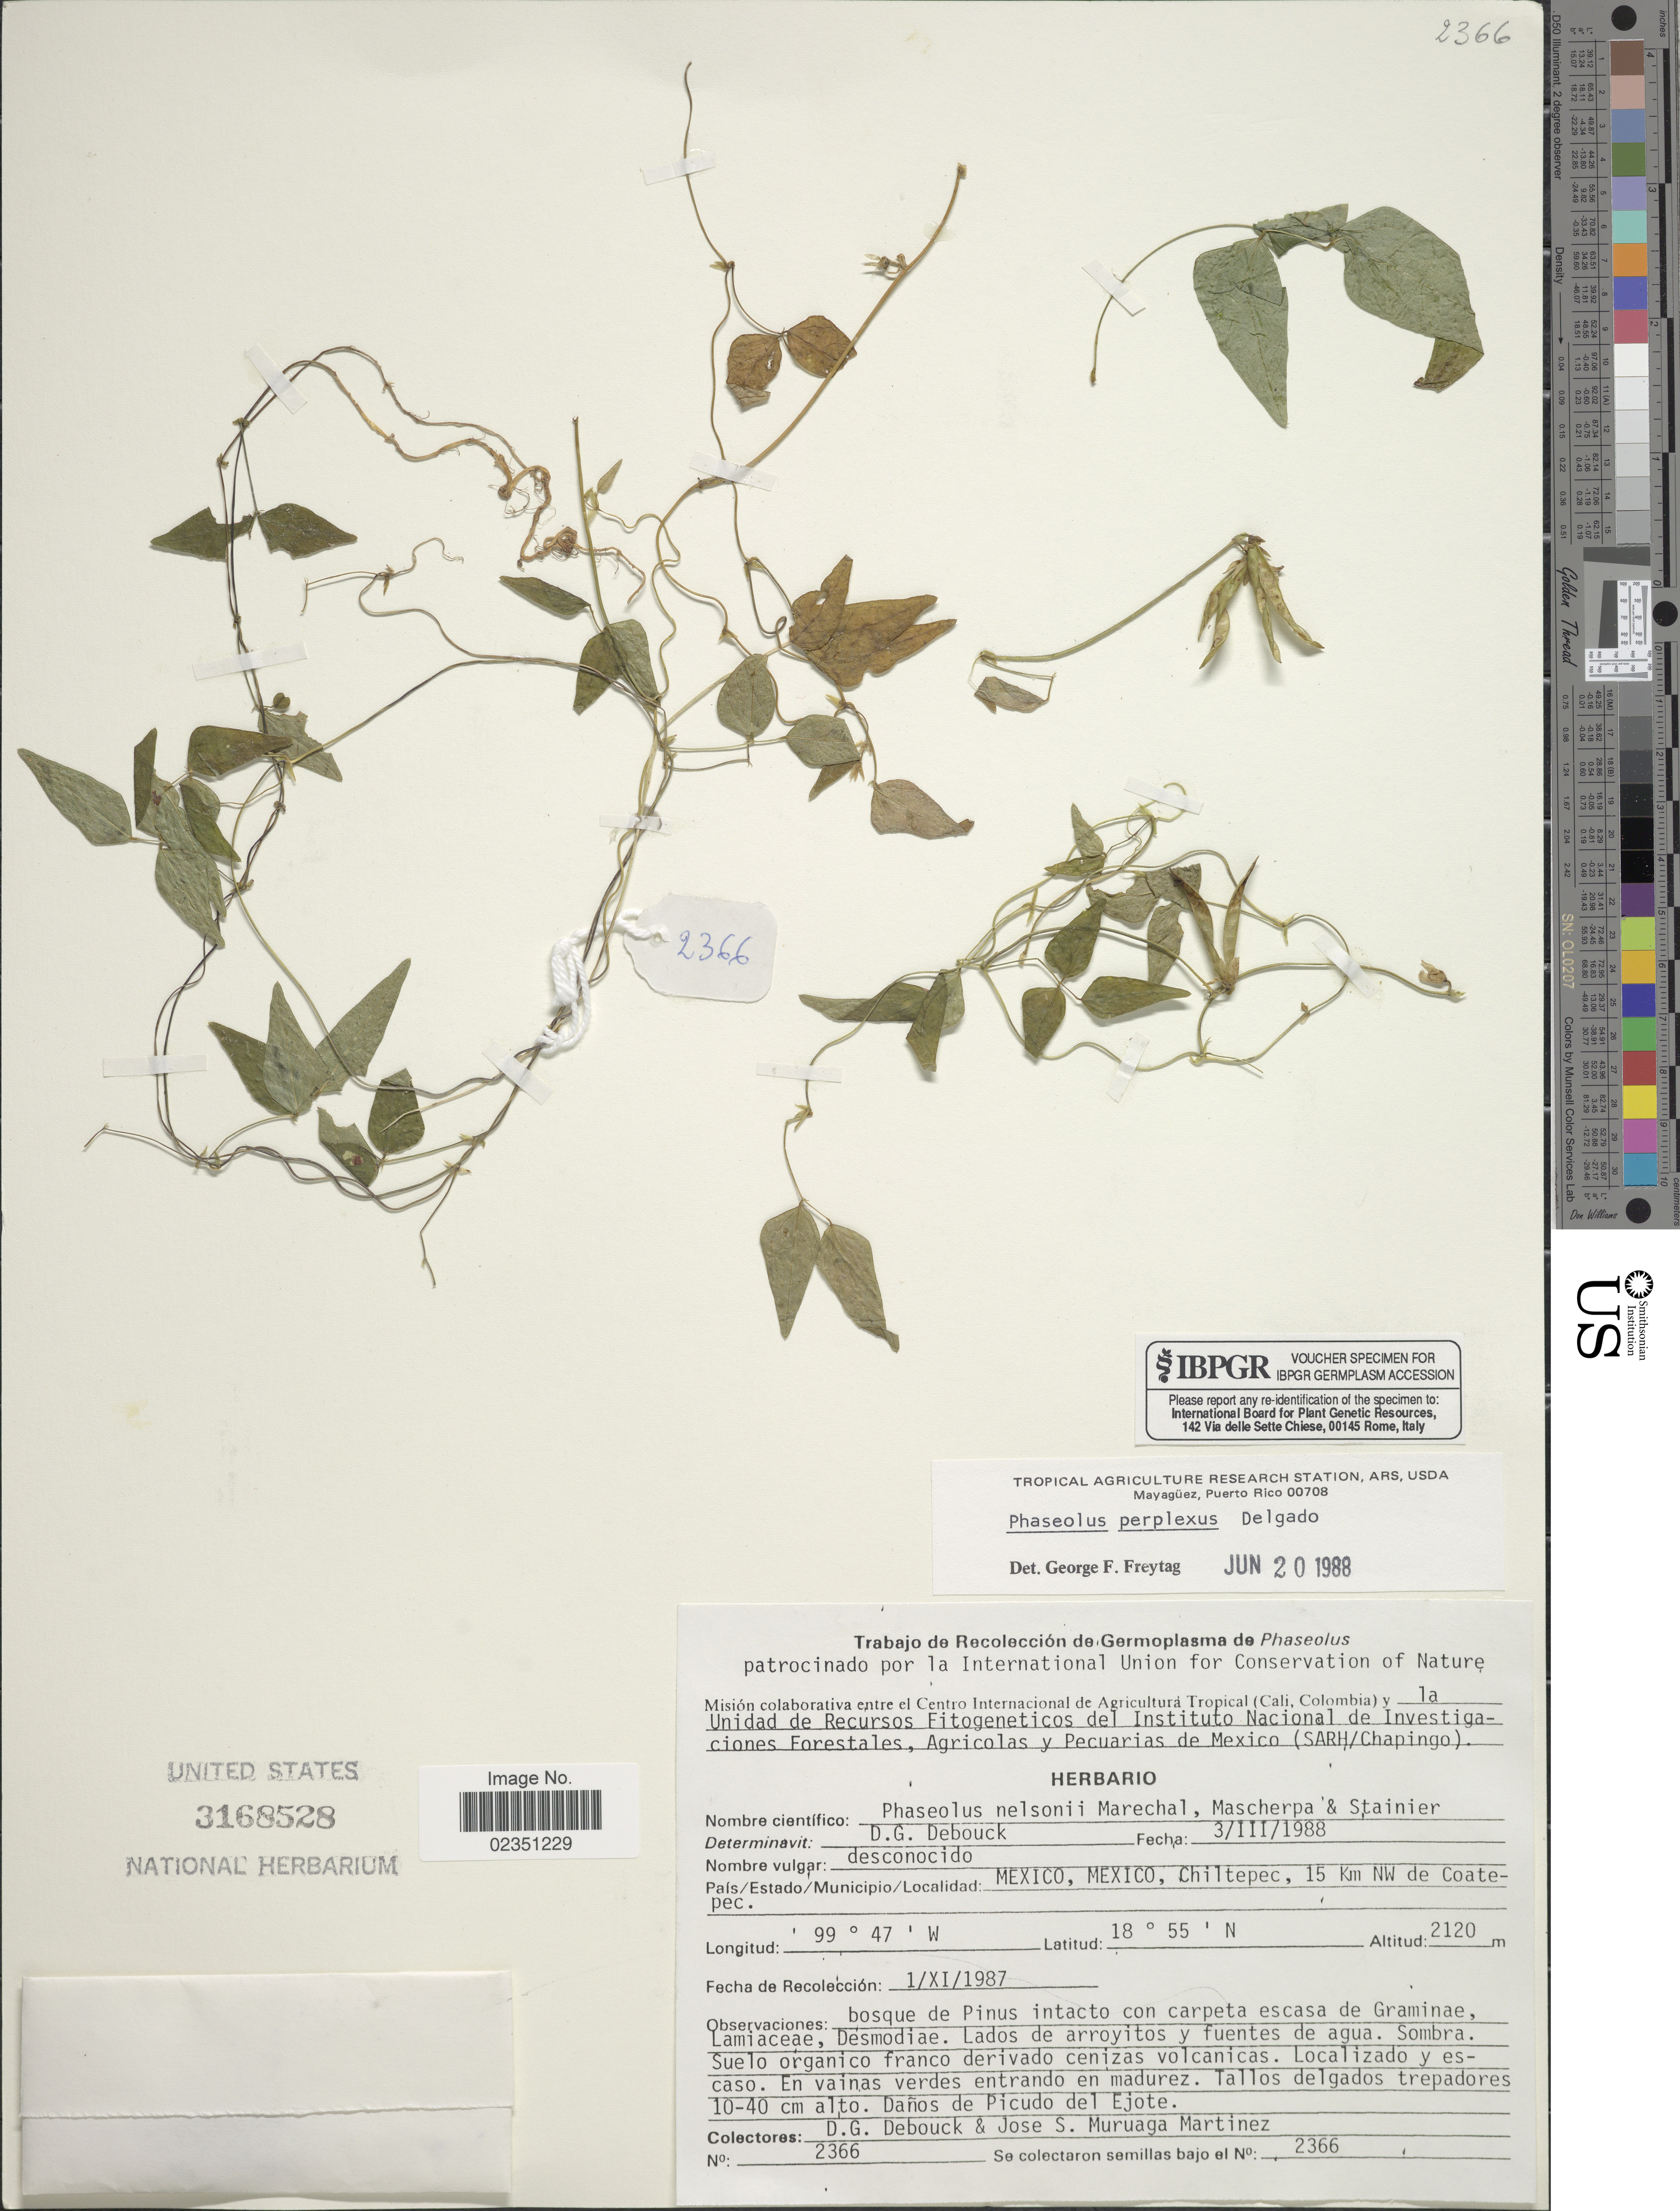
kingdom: Plantae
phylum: Tracheophyta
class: Magnoliopsida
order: Fabales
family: Fabaceae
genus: Phaseolus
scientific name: Phaseolus nelsonii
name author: Maréchal & et al.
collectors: D. Debouck & J. Muruaga Martinez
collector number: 2366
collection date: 1987-11-01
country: Mexico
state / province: México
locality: Chiltepec, 15 Km NW de Coatepec.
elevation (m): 2120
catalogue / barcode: US 3168528